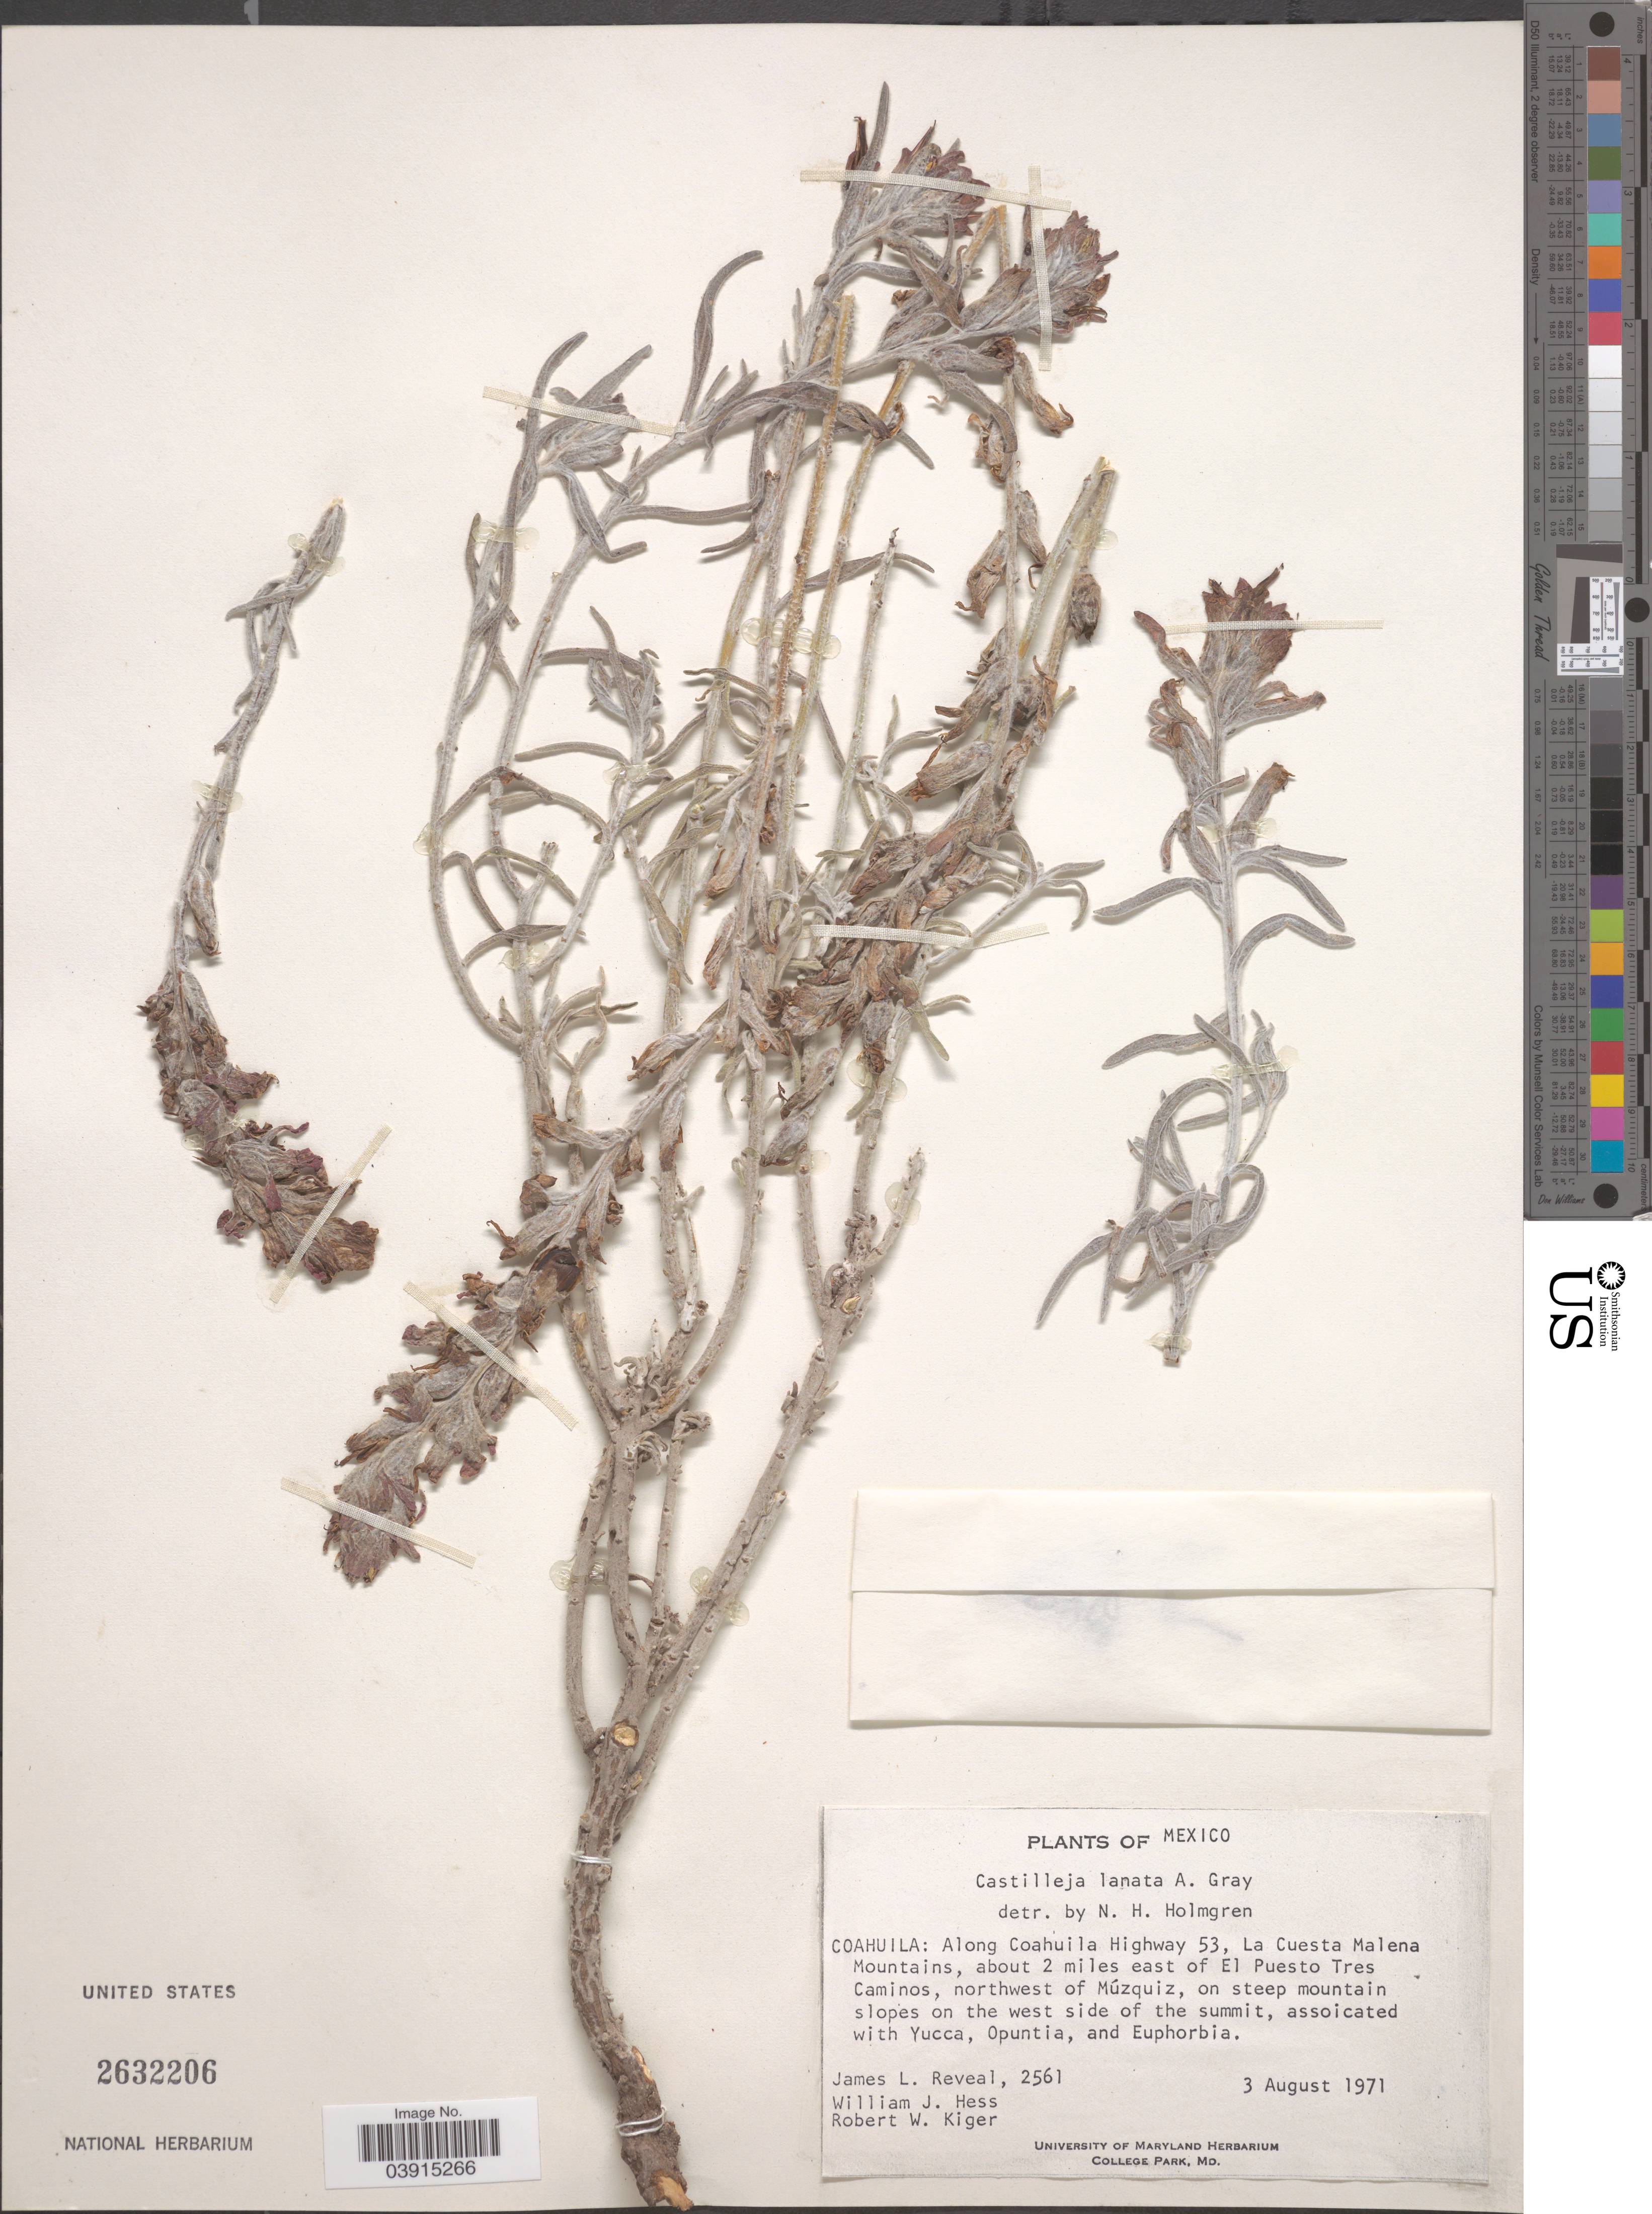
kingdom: Plantae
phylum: Tracheophyta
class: Magnoliopsida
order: Lamiales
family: Orobanchaceae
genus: Castilleja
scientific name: Castilleja lanata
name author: A. Gray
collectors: J. L. Reveal, W. Hess & R. Kiger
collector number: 2561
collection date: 1971-08-03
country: Mexico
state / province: Coahuila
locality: Along Coahuila Highway 53, La Cuesta Malena Mountains, about 2 miles east of El Puesto Tres Caminos, northwest of Múzquiz, on steep mountain slopes on the west side of the summit.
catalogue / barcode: US 2632206